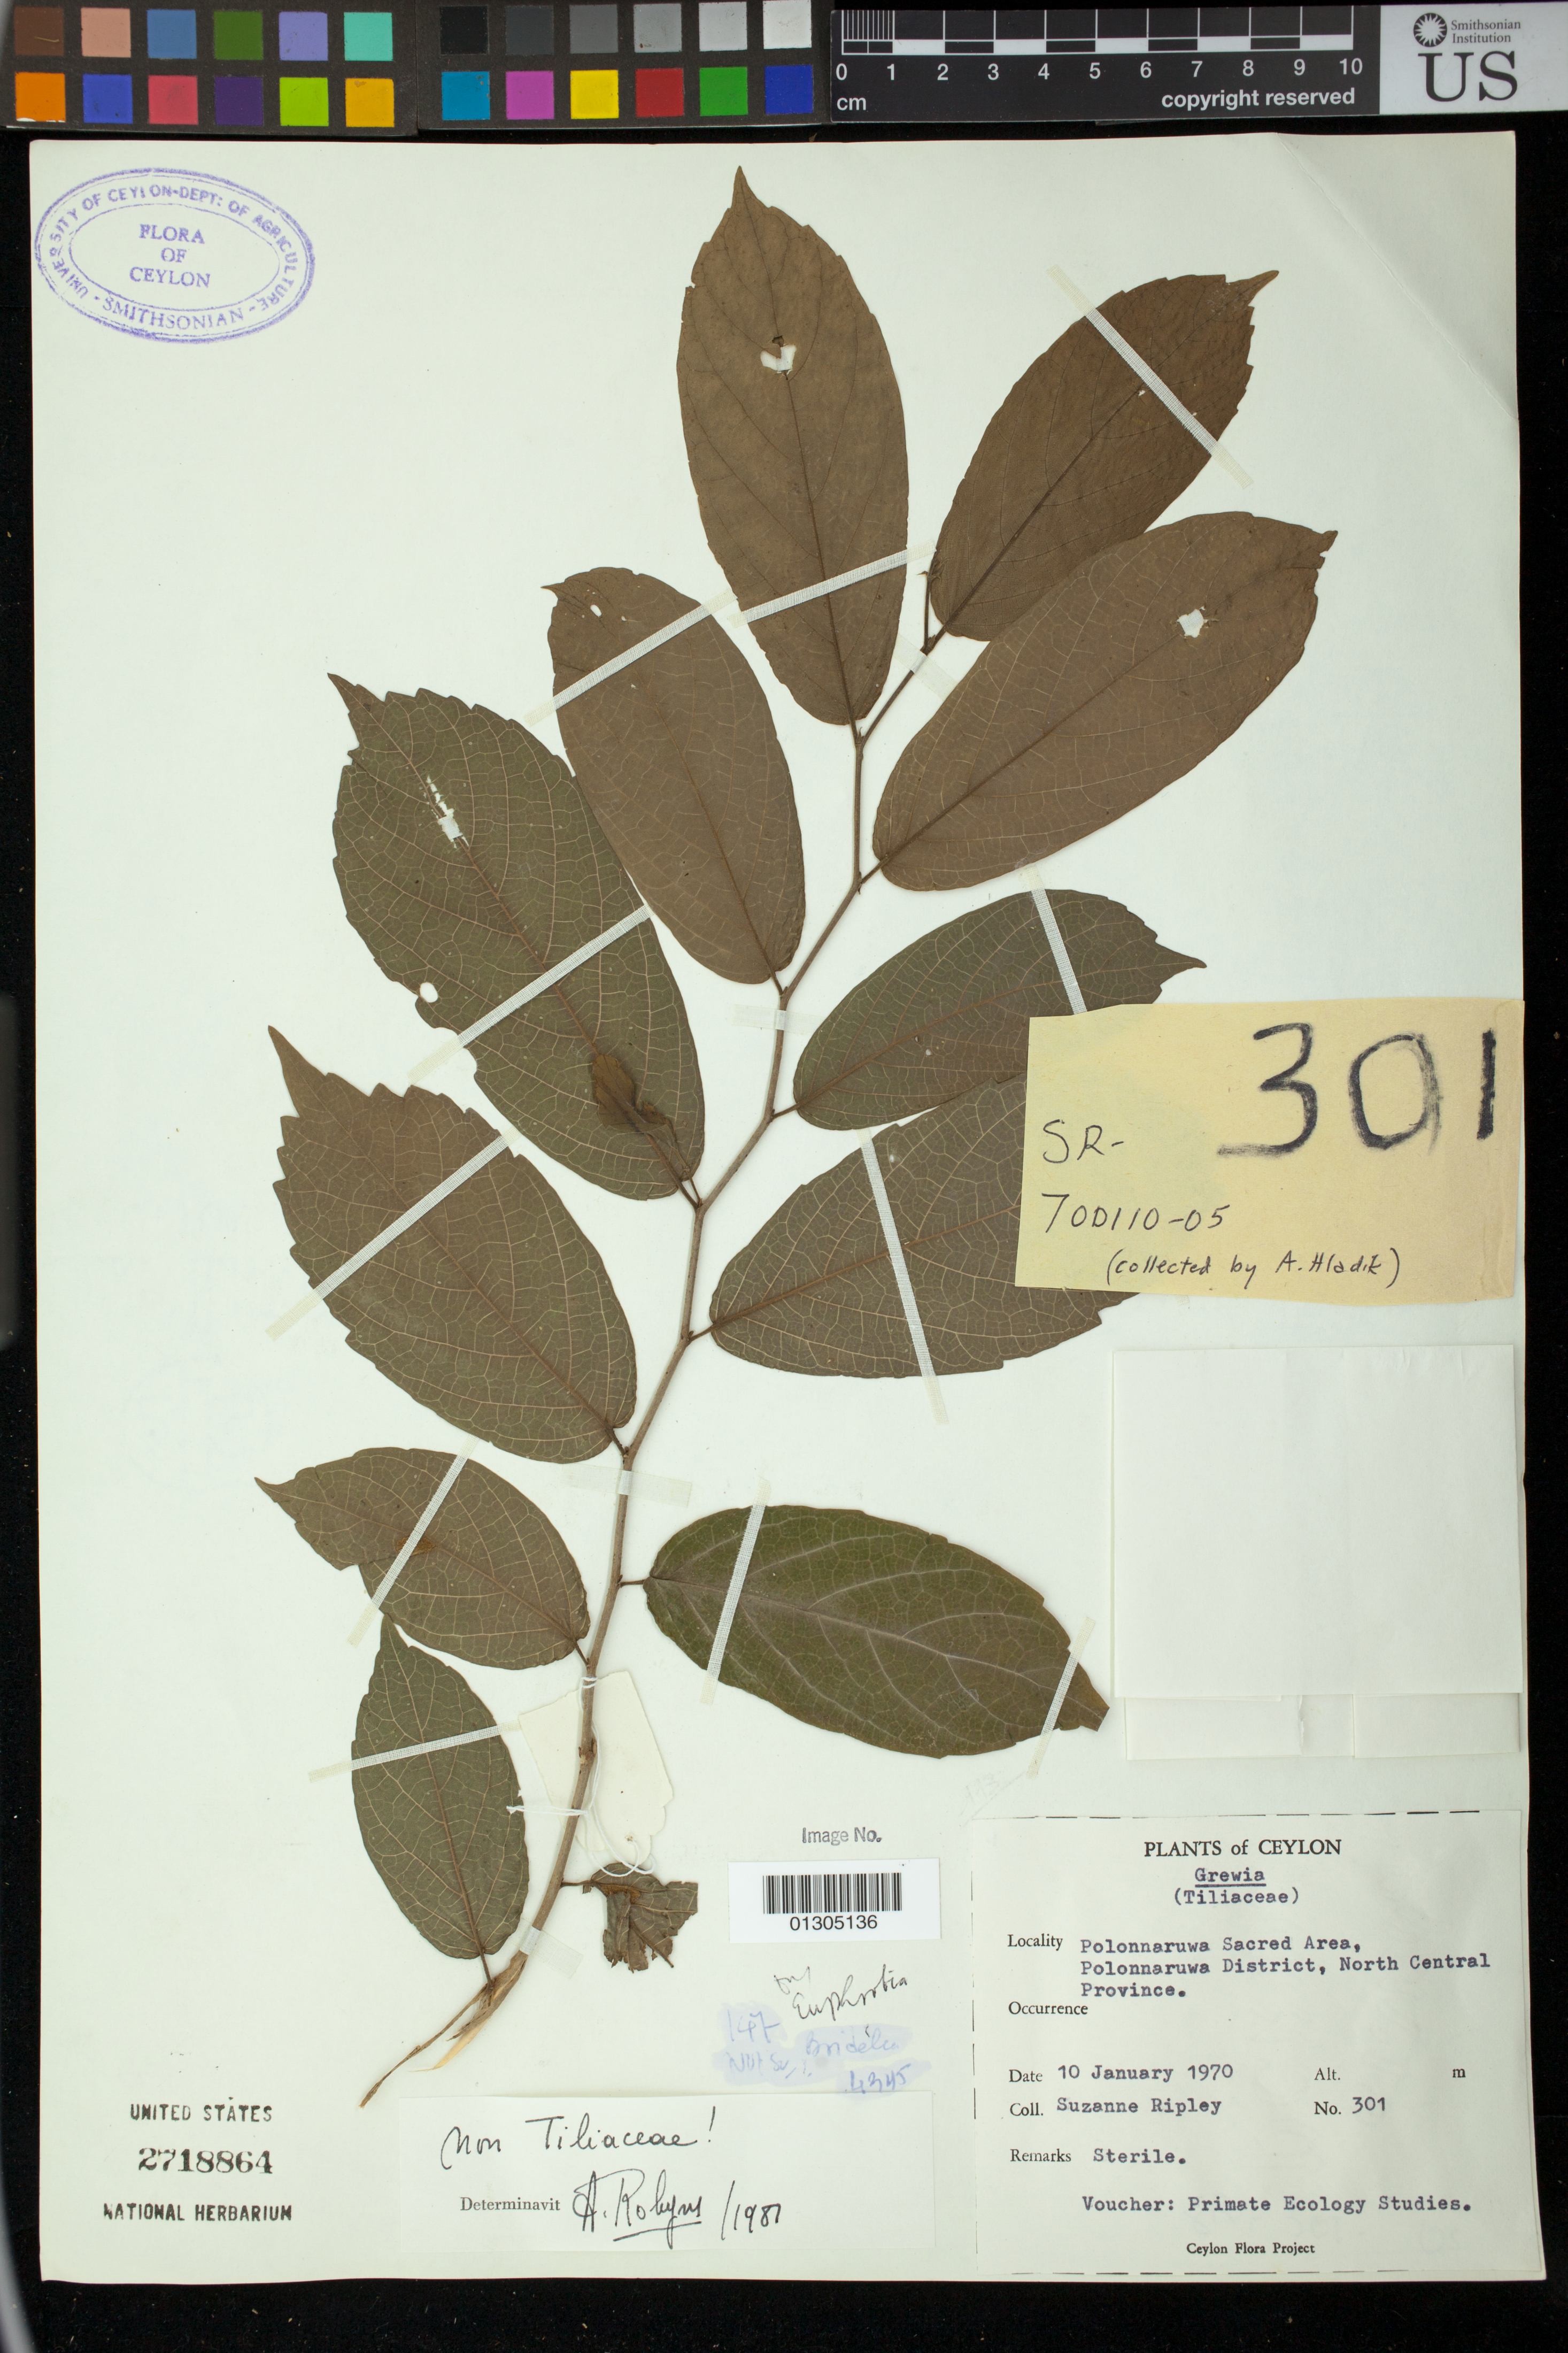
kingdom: Plantae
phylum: Tracheophyta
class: Magnoliopsida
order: Malpighiales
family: Euphorbiaceae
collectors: S. Ripley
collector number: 301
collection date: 1970-01-10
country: Sri Lanka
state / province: North Central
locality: Polonnaruwa Sacred Area, Polonnaruwa District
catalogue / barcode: US 2718864